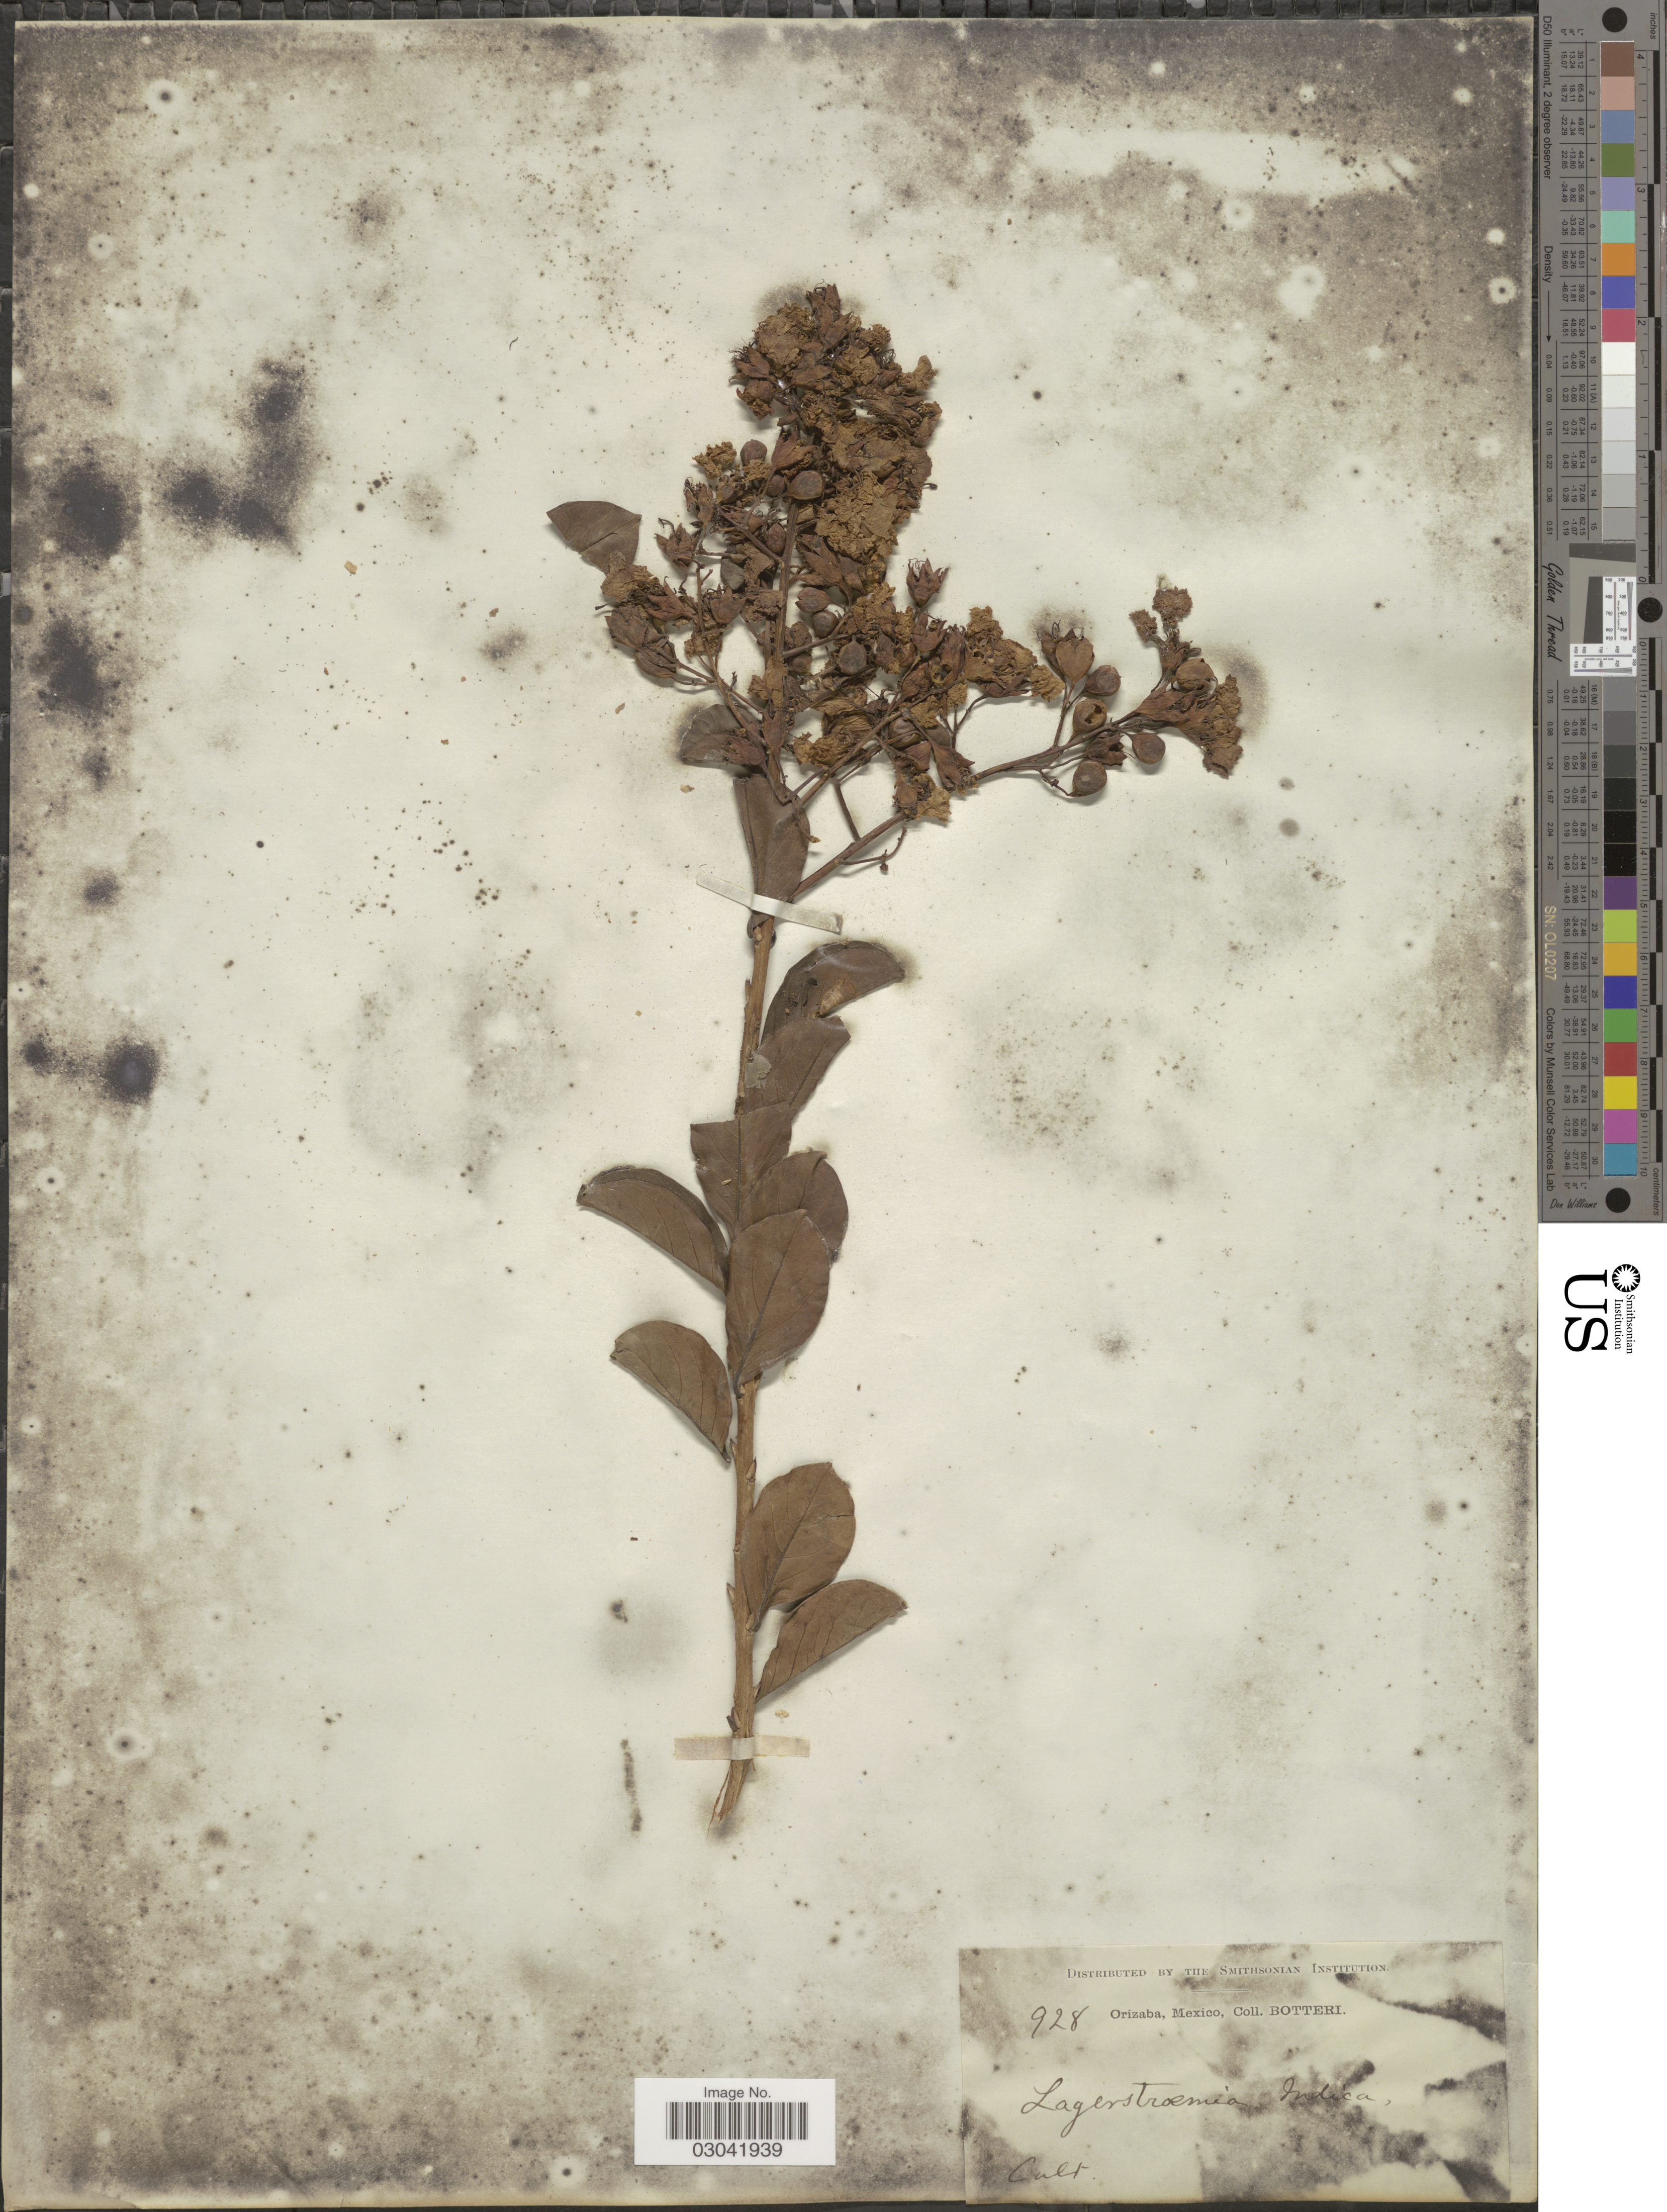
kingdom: Plantae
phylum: Tracheophyta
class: Magnoliopsida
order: Myrtales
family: Lythraceae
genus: Lagerstroemia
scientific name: Lagerstroemia indica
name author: L.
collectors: -. Botteri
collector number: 928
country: Mexico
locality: Orizaba.